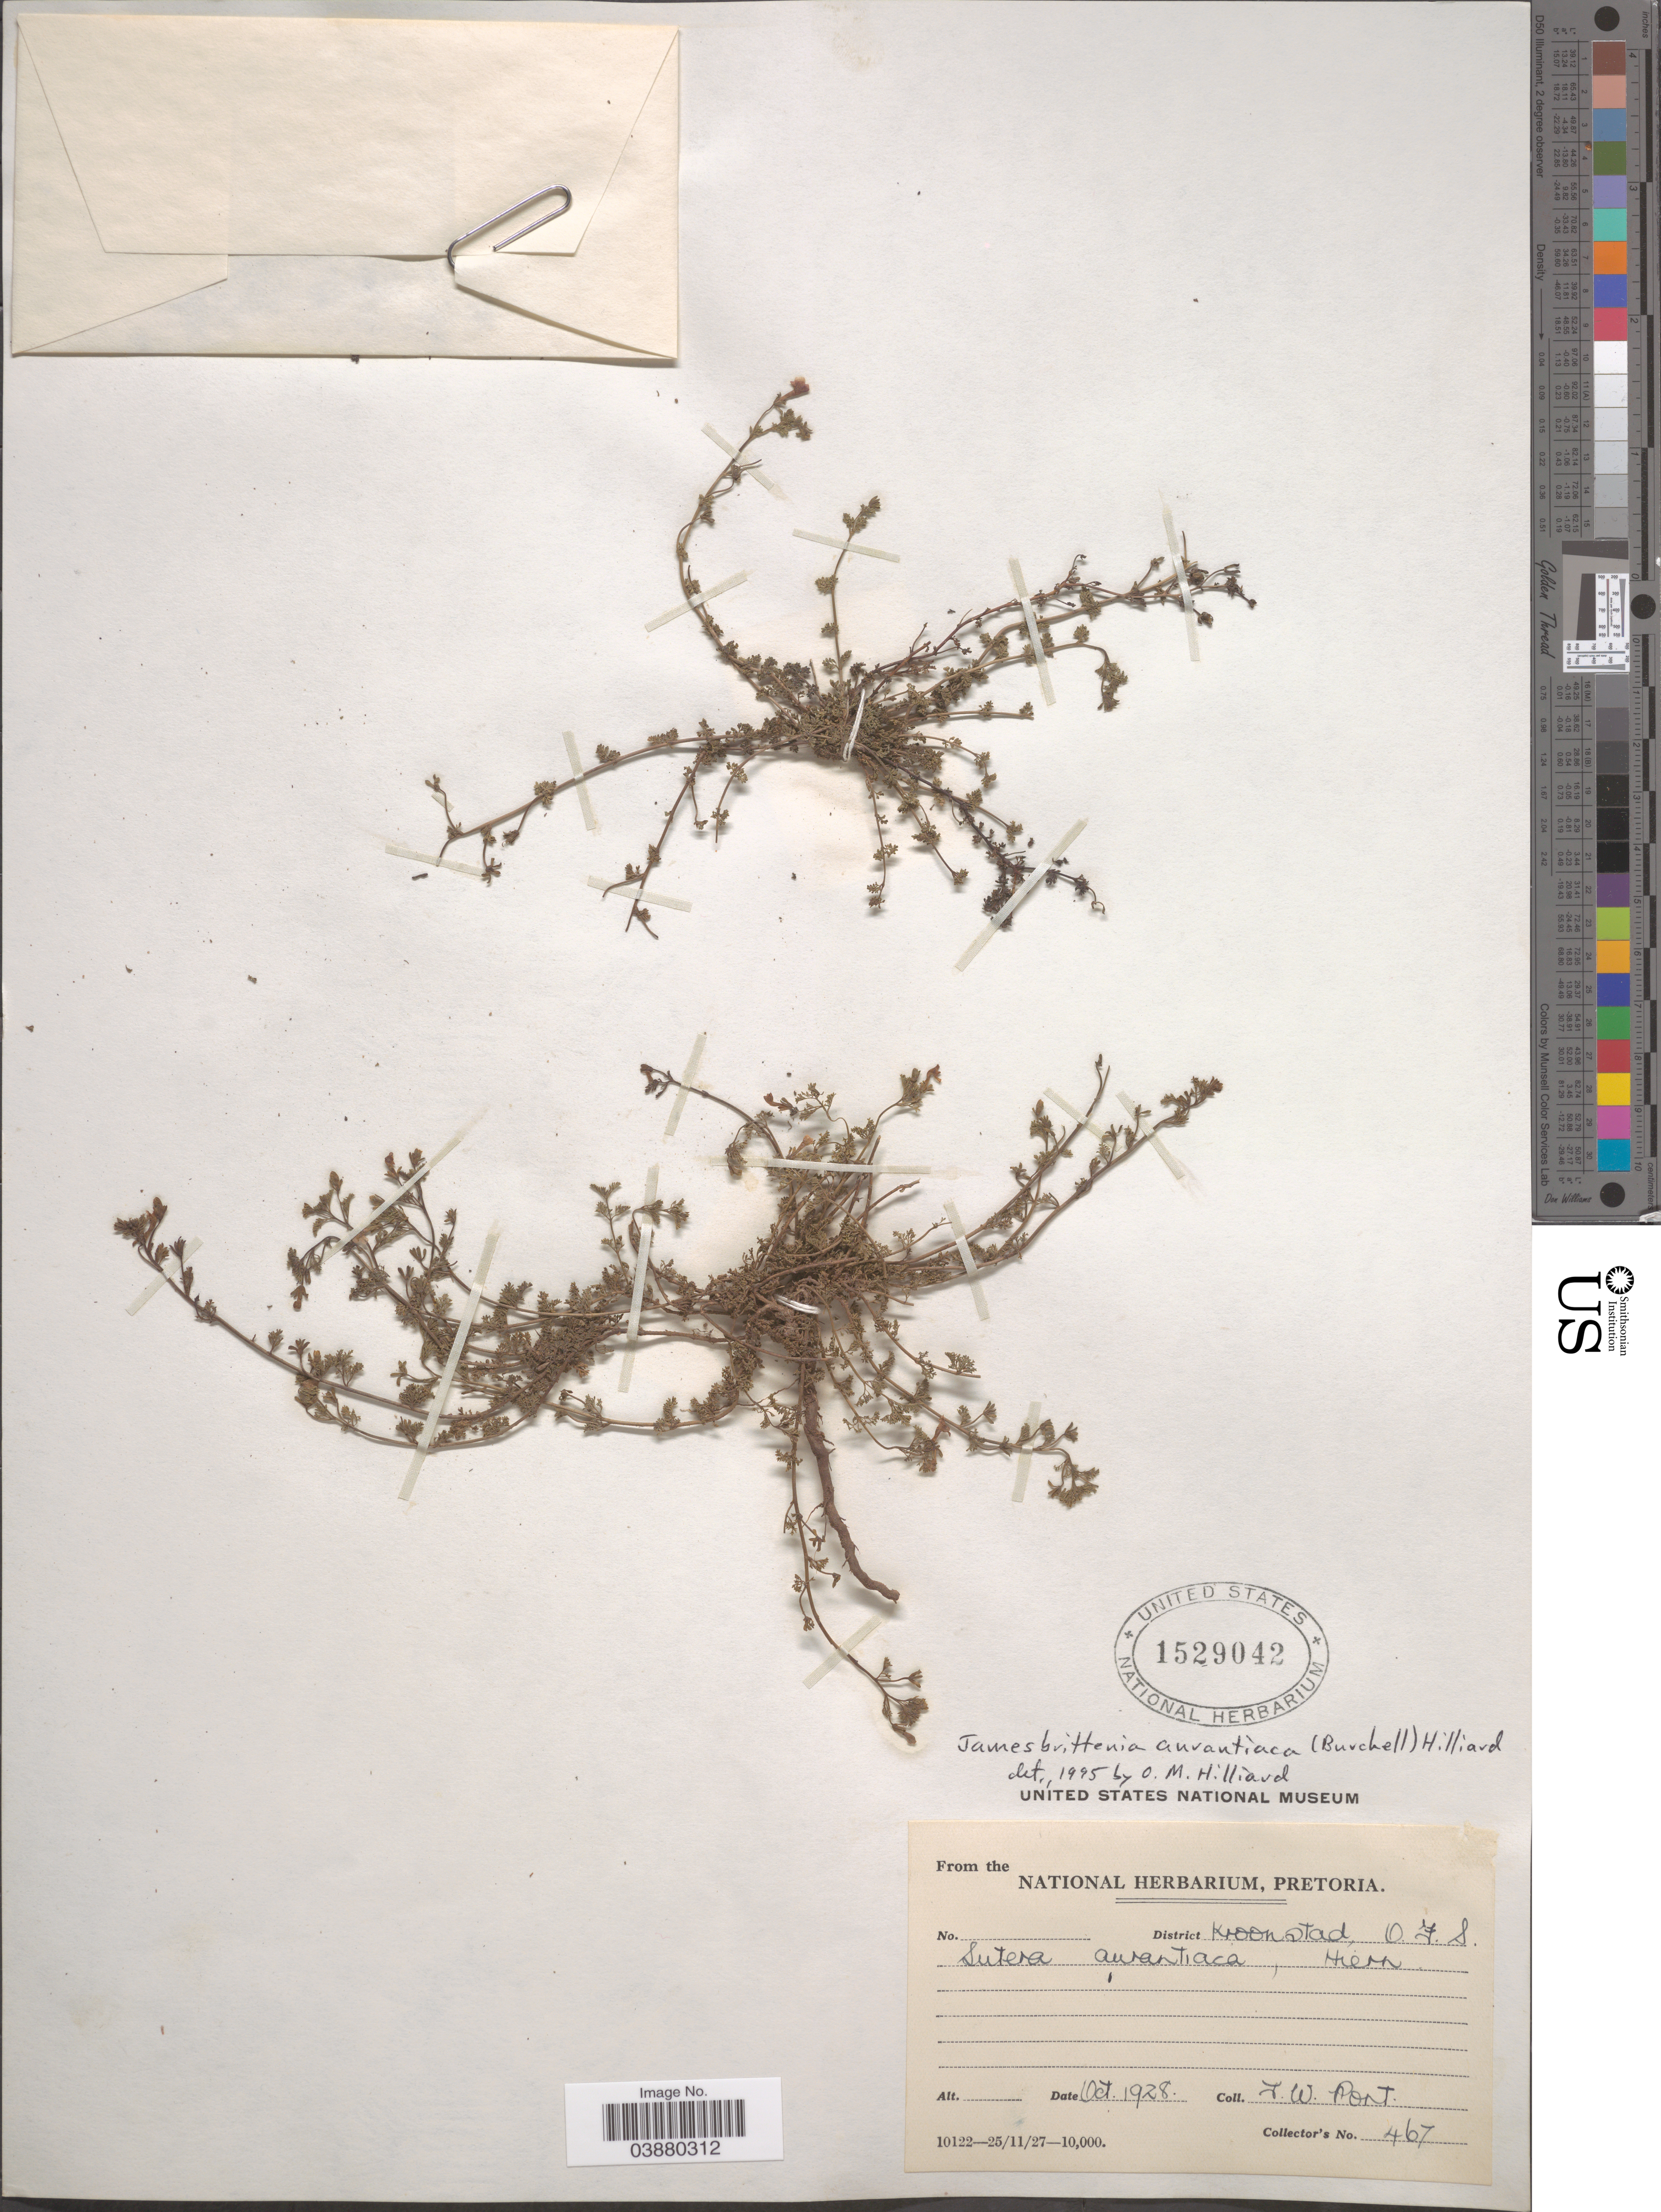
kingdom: Plantae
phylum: Tracheophyta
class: Magnoliopsida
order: Lamiales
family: Scrophulariaceae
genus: Jamesbrittenia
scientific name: Jamesbrittenia aurantiaca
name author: (Burch.) Hilliard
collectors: F. Port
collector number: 467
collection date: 1928-10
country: South Africa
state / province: Free State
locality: District Kroonstad, O.F.S.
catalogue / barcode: US 1529042